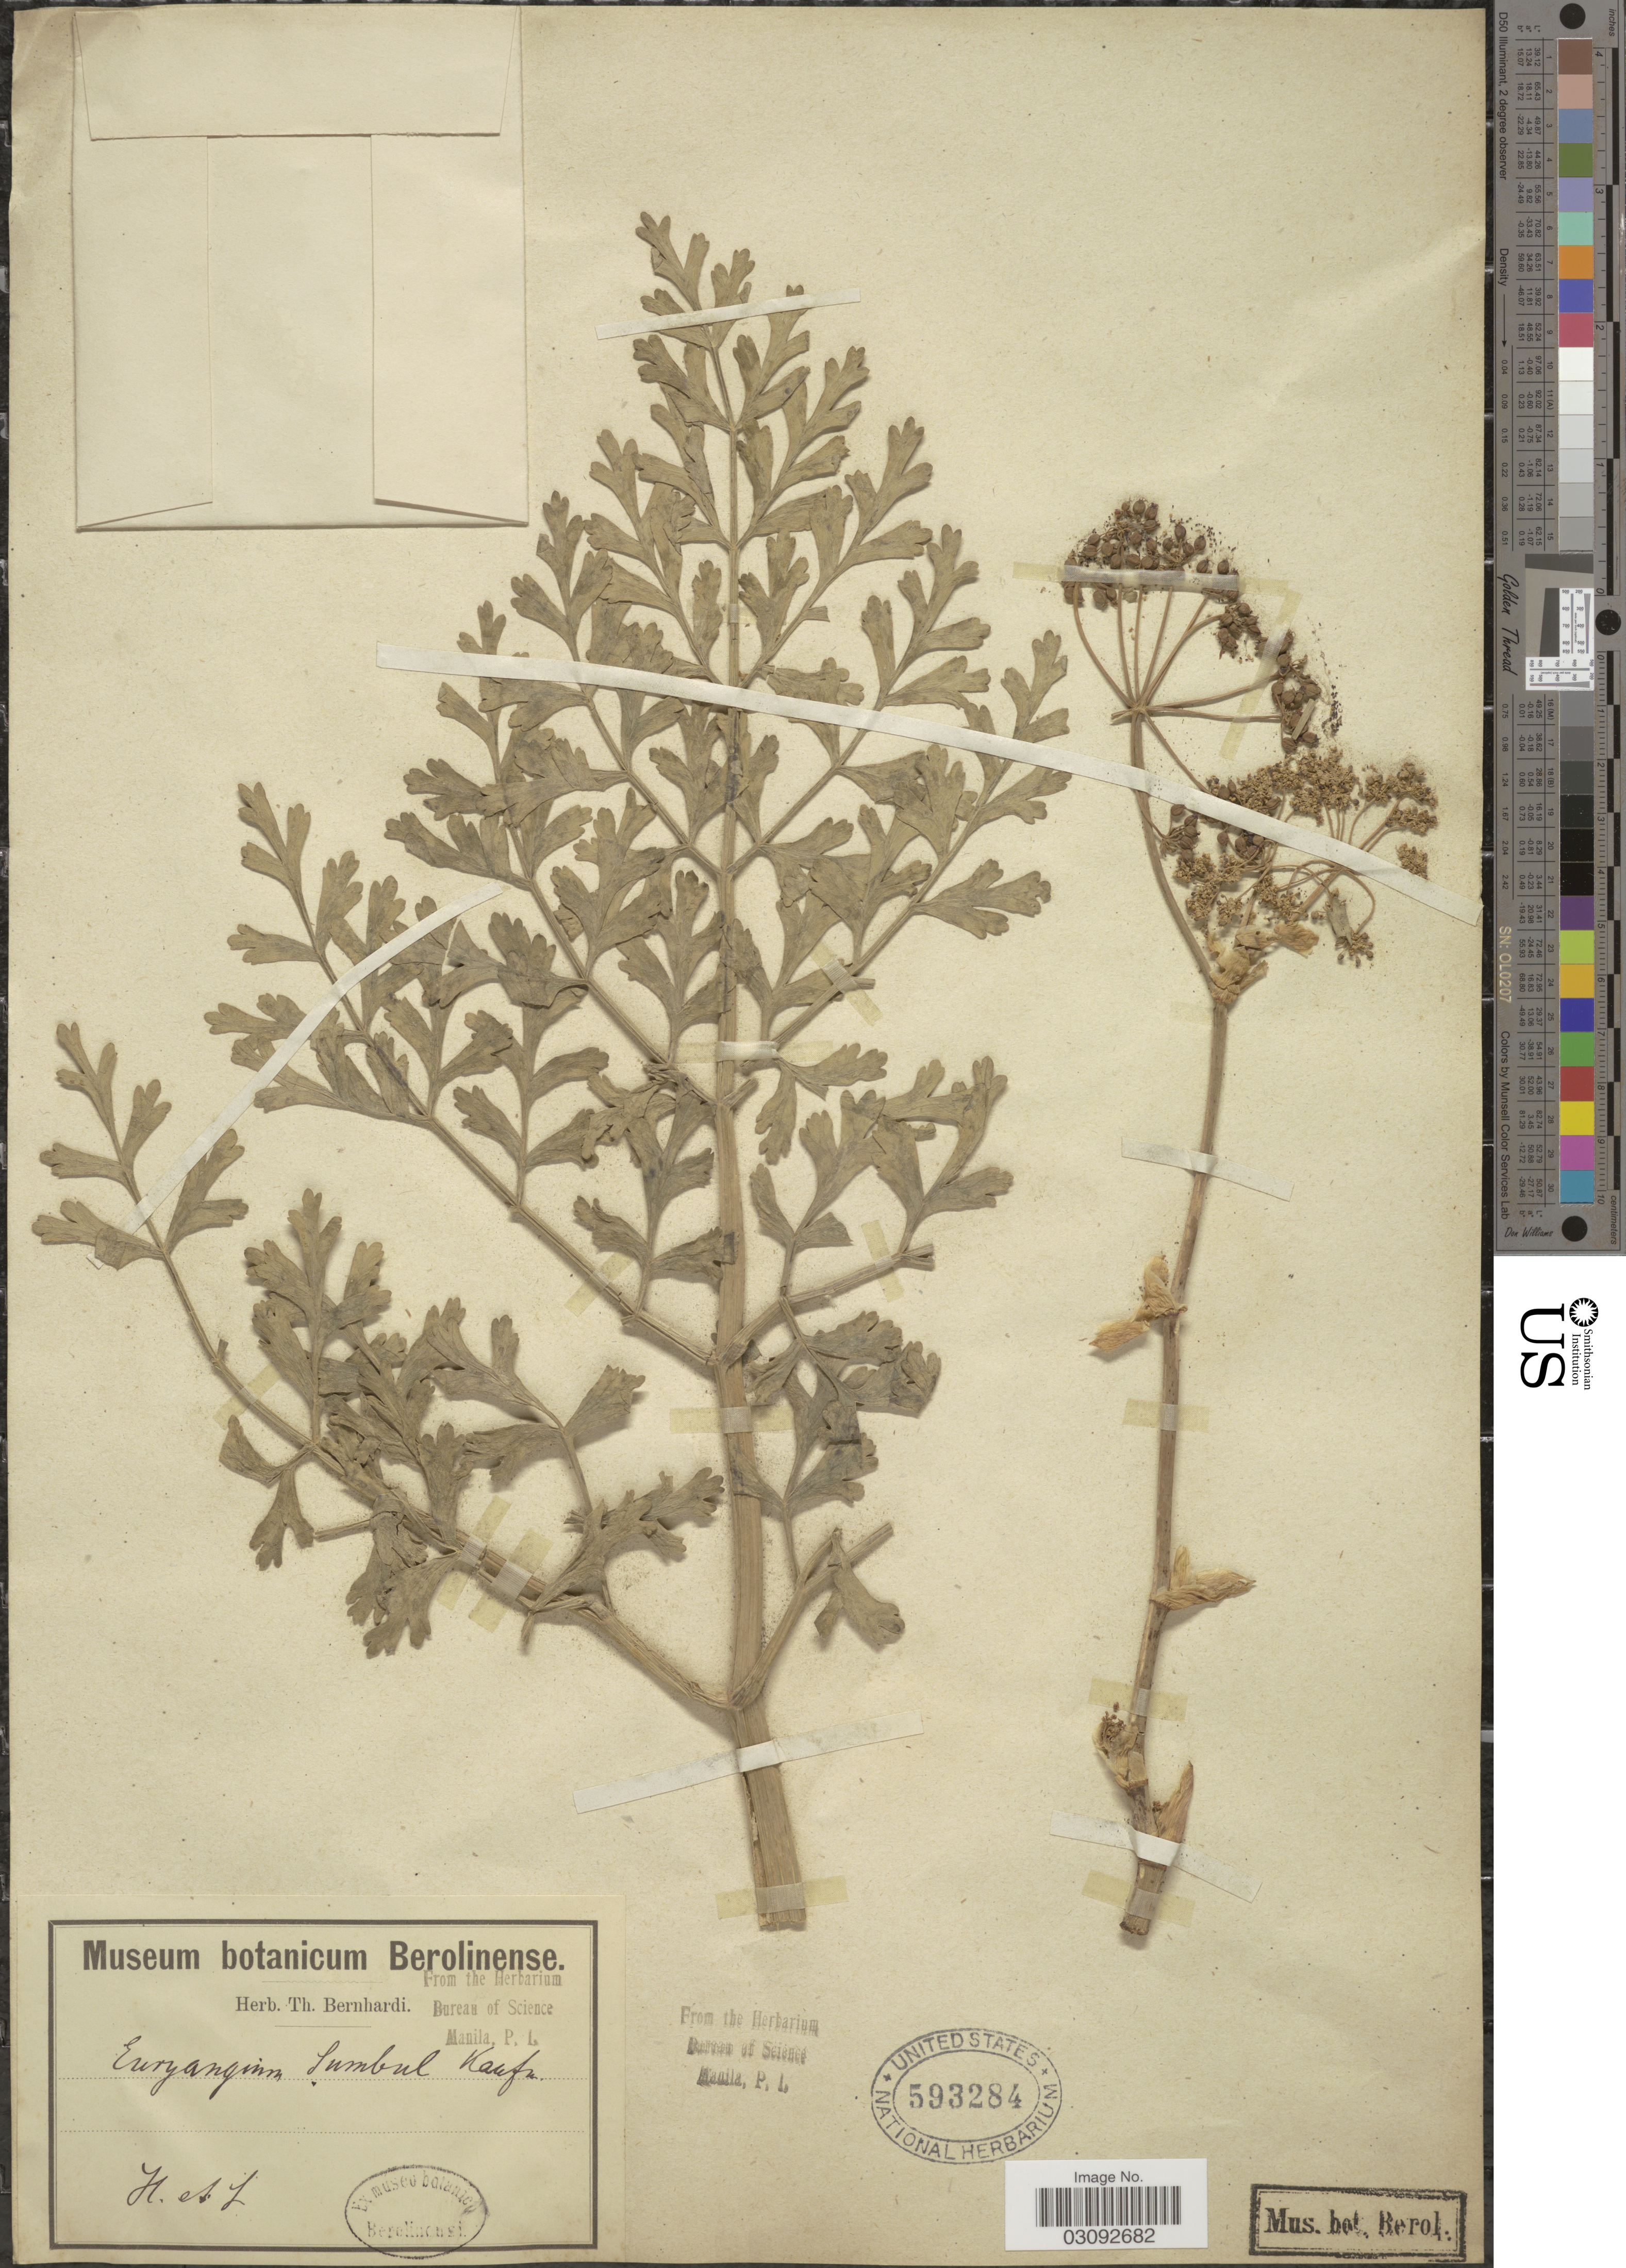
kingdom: Plantae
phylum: Tracheophyta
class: Magnoliopsida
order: Apiales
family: Apiaceae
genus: Ferula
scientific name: Ferula sumbul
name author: (Kauffm.) Hook. f.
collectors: T. Bernhardi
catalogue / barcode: US 593284